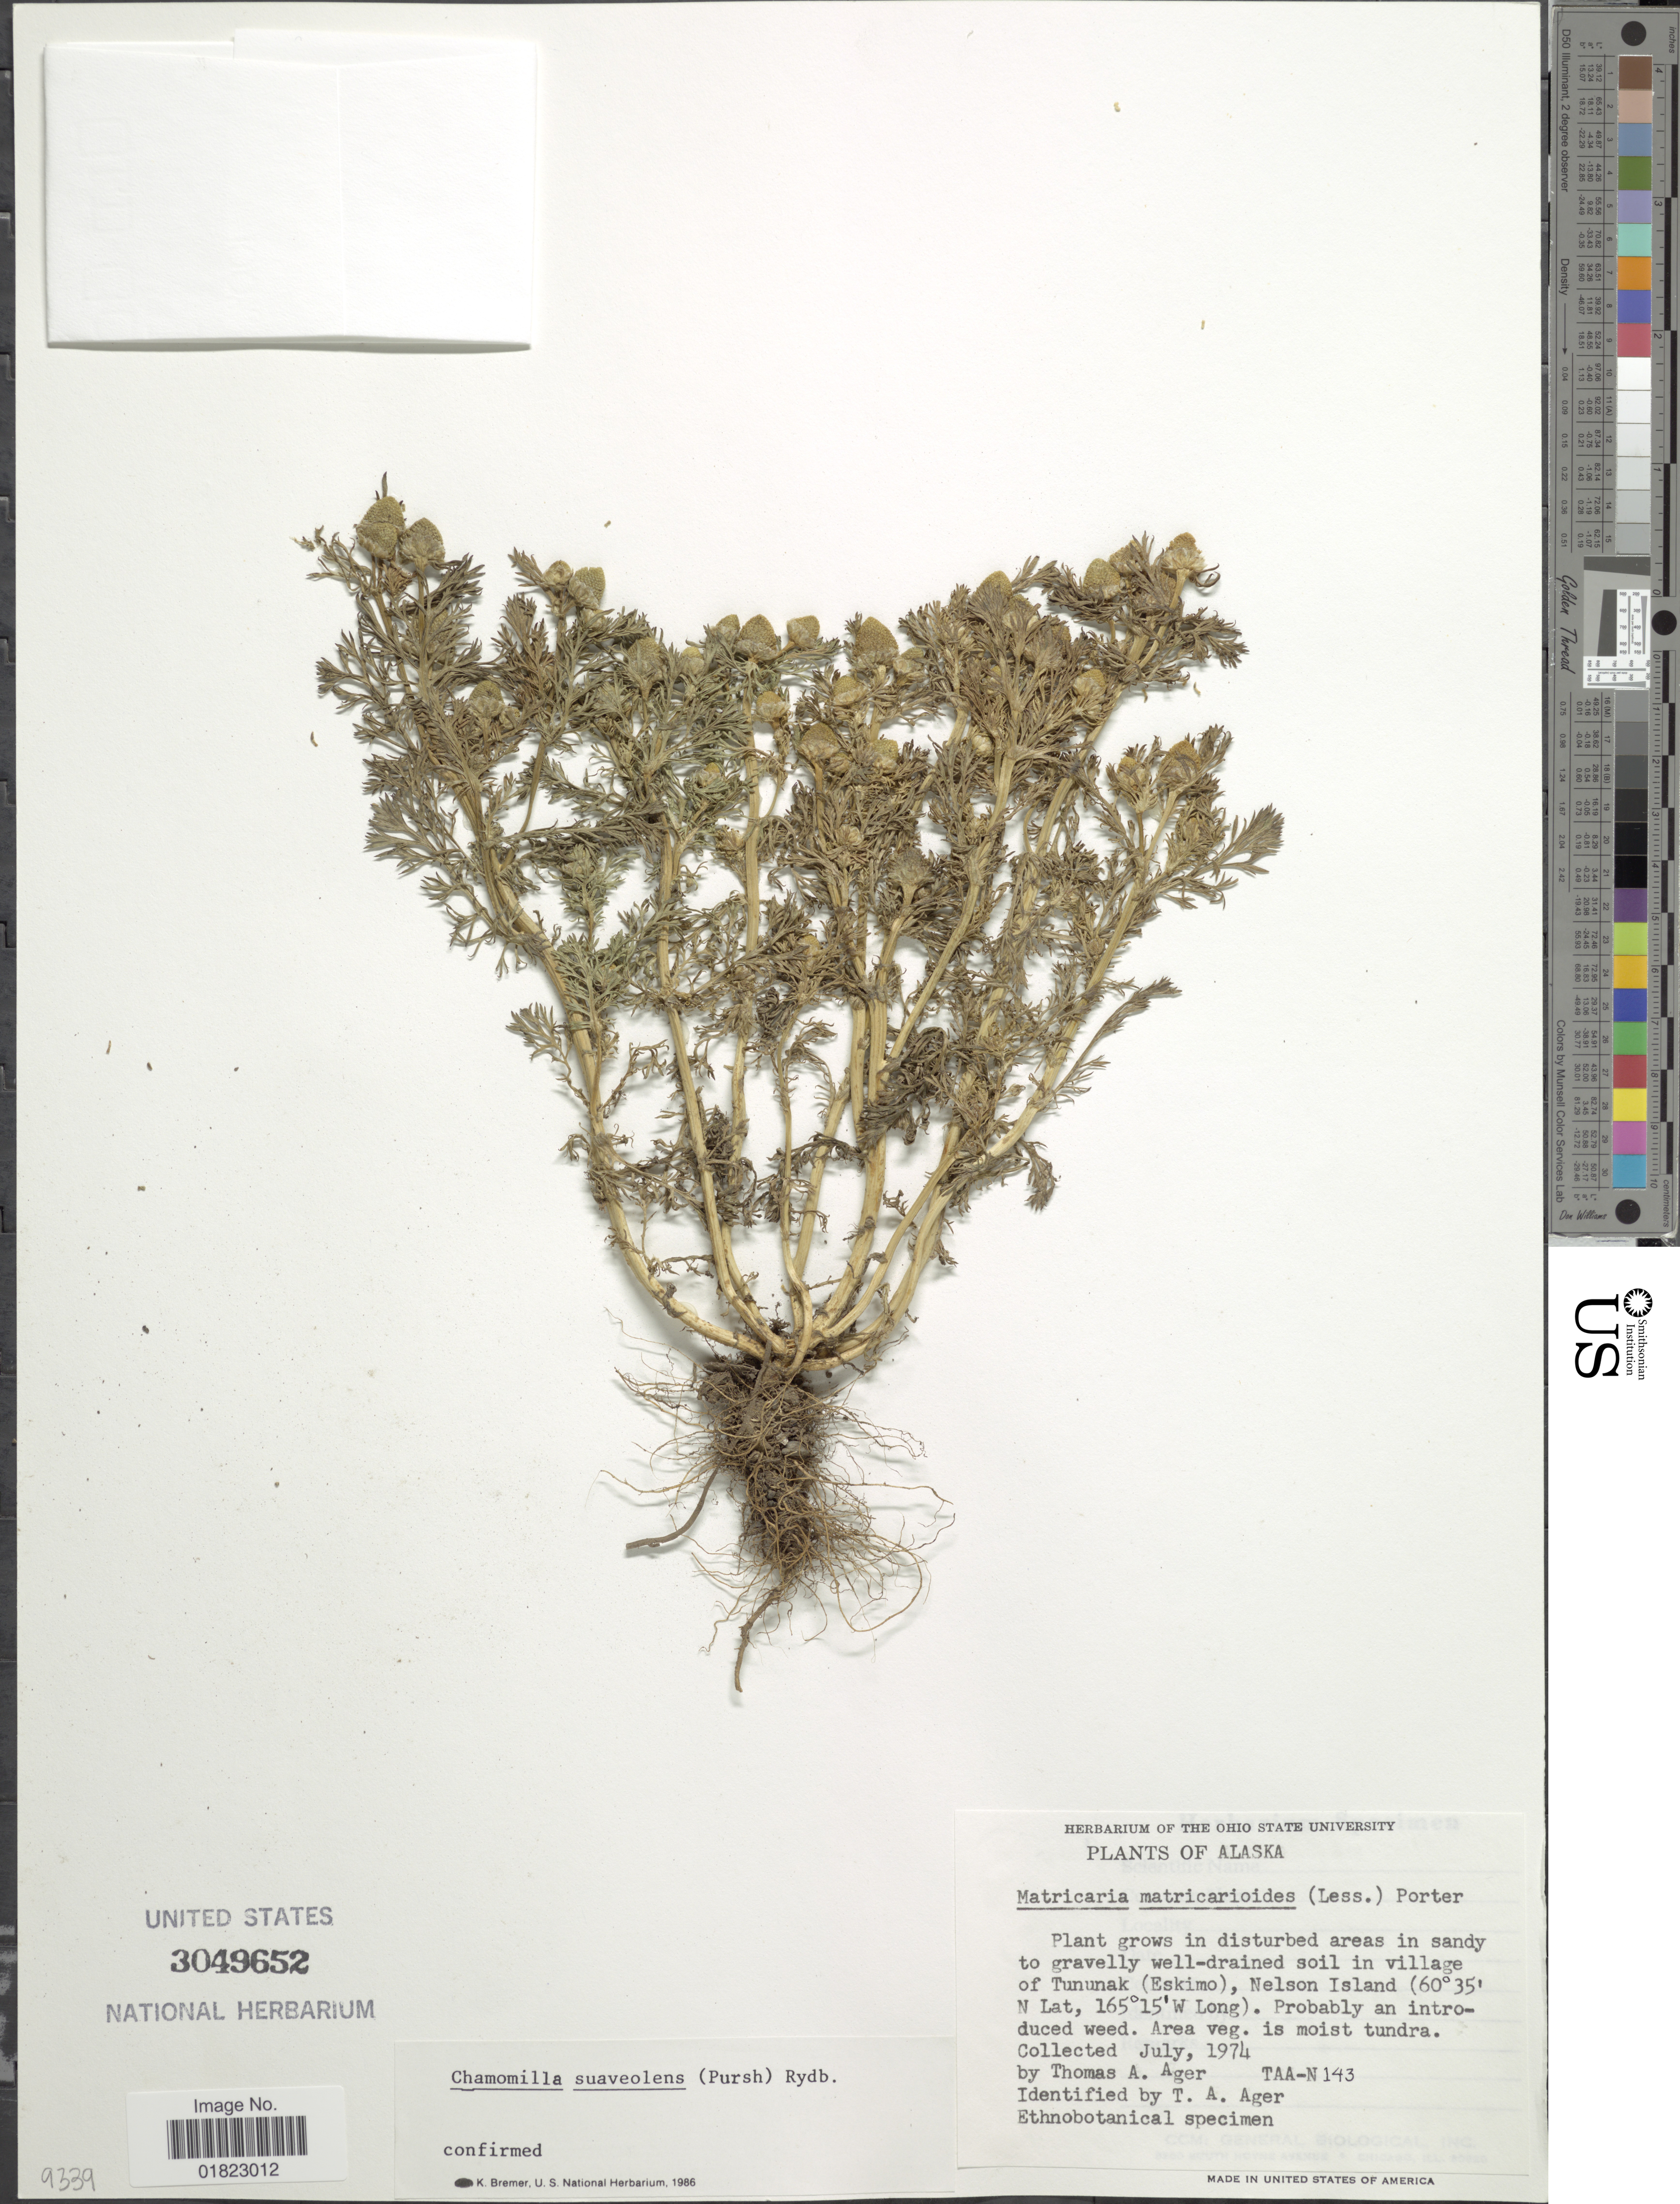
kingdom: Plantae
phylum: Tracheophyta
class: Magnoliopsida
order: Asterales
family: Asteraceae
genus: Matricaria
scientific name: Matricaria matricarioides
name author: (Less.) Porter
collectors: T. A. Ager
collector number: TAA-N143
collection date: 1974-07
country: United States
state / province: Alaska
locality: Alaska. In disturbed area in sandy to gravelly well-drained soil in village of Tununak ( Eskima), Nelso Island.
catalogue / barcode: US 3049652